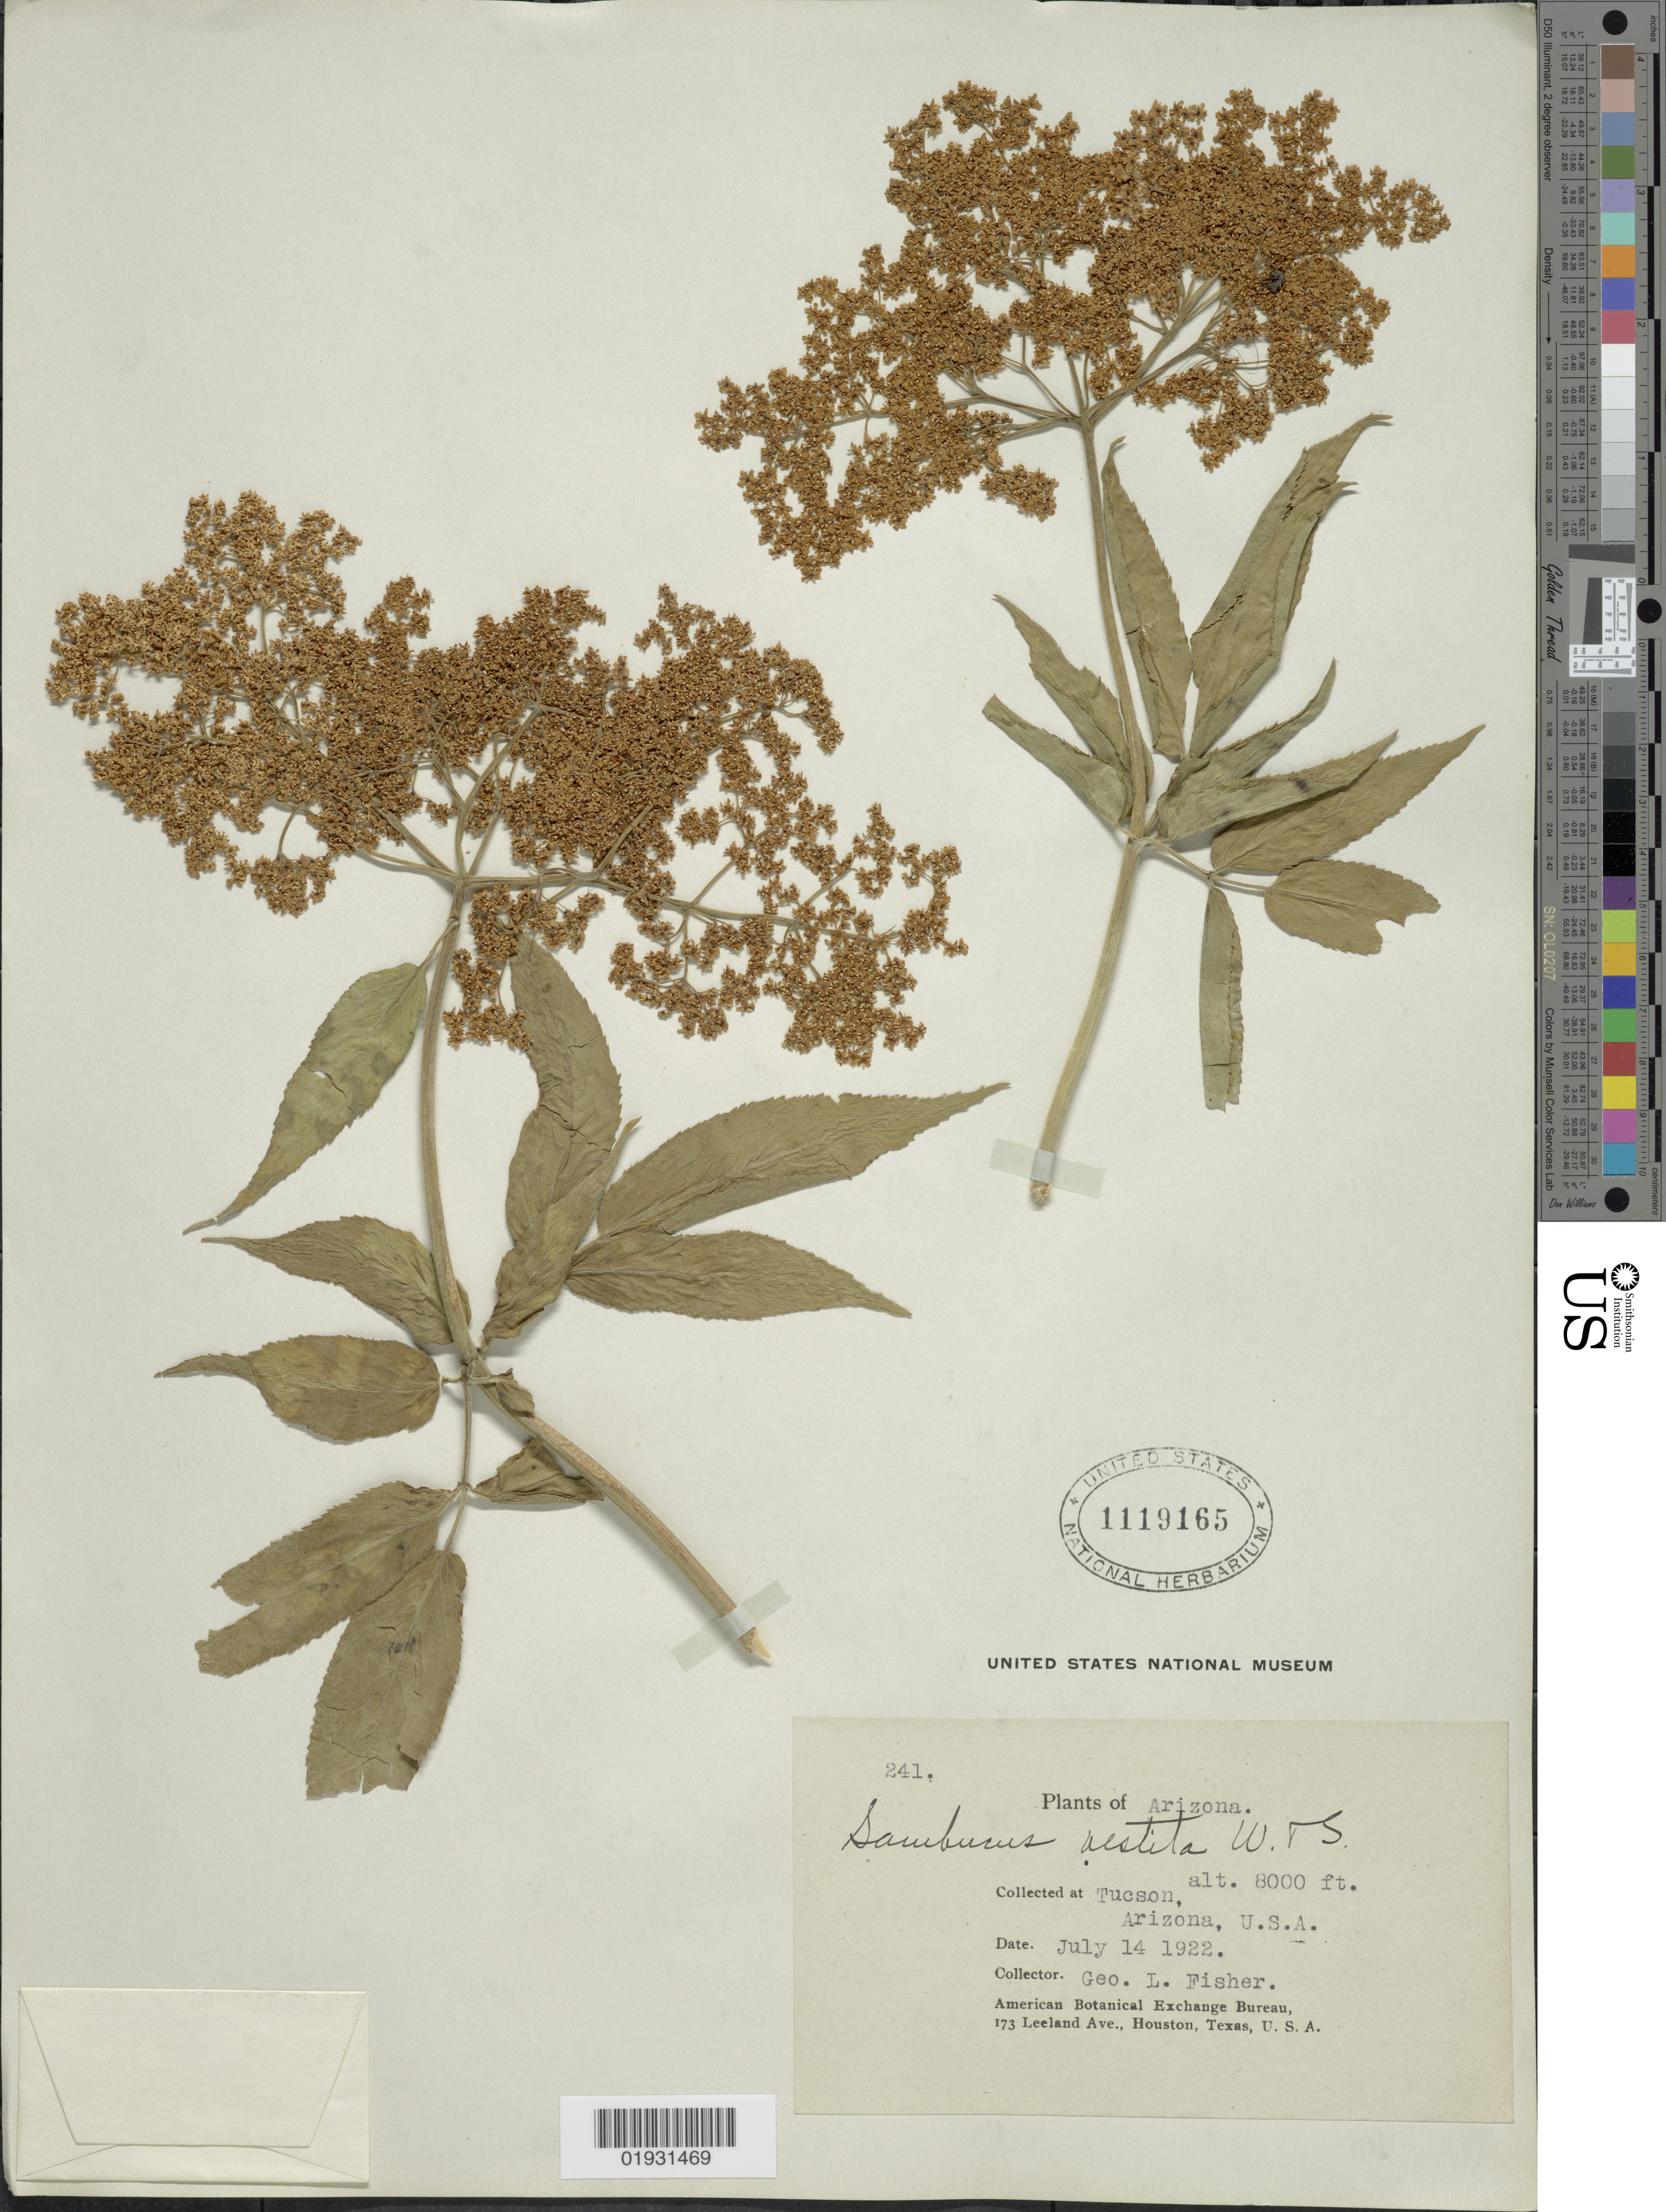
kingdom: Plantae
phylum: Tracheophyta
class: Magnoliopsida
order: Dipsacales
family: Viburnaceae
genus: Sambucus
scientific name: Sambucus vestita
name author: Wooton & Standl.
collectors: G. L. Fisher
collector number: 241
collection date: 1922-07-14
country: United States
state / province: Arizona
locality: Tucson.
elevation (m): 2438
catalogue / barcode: US 1119165